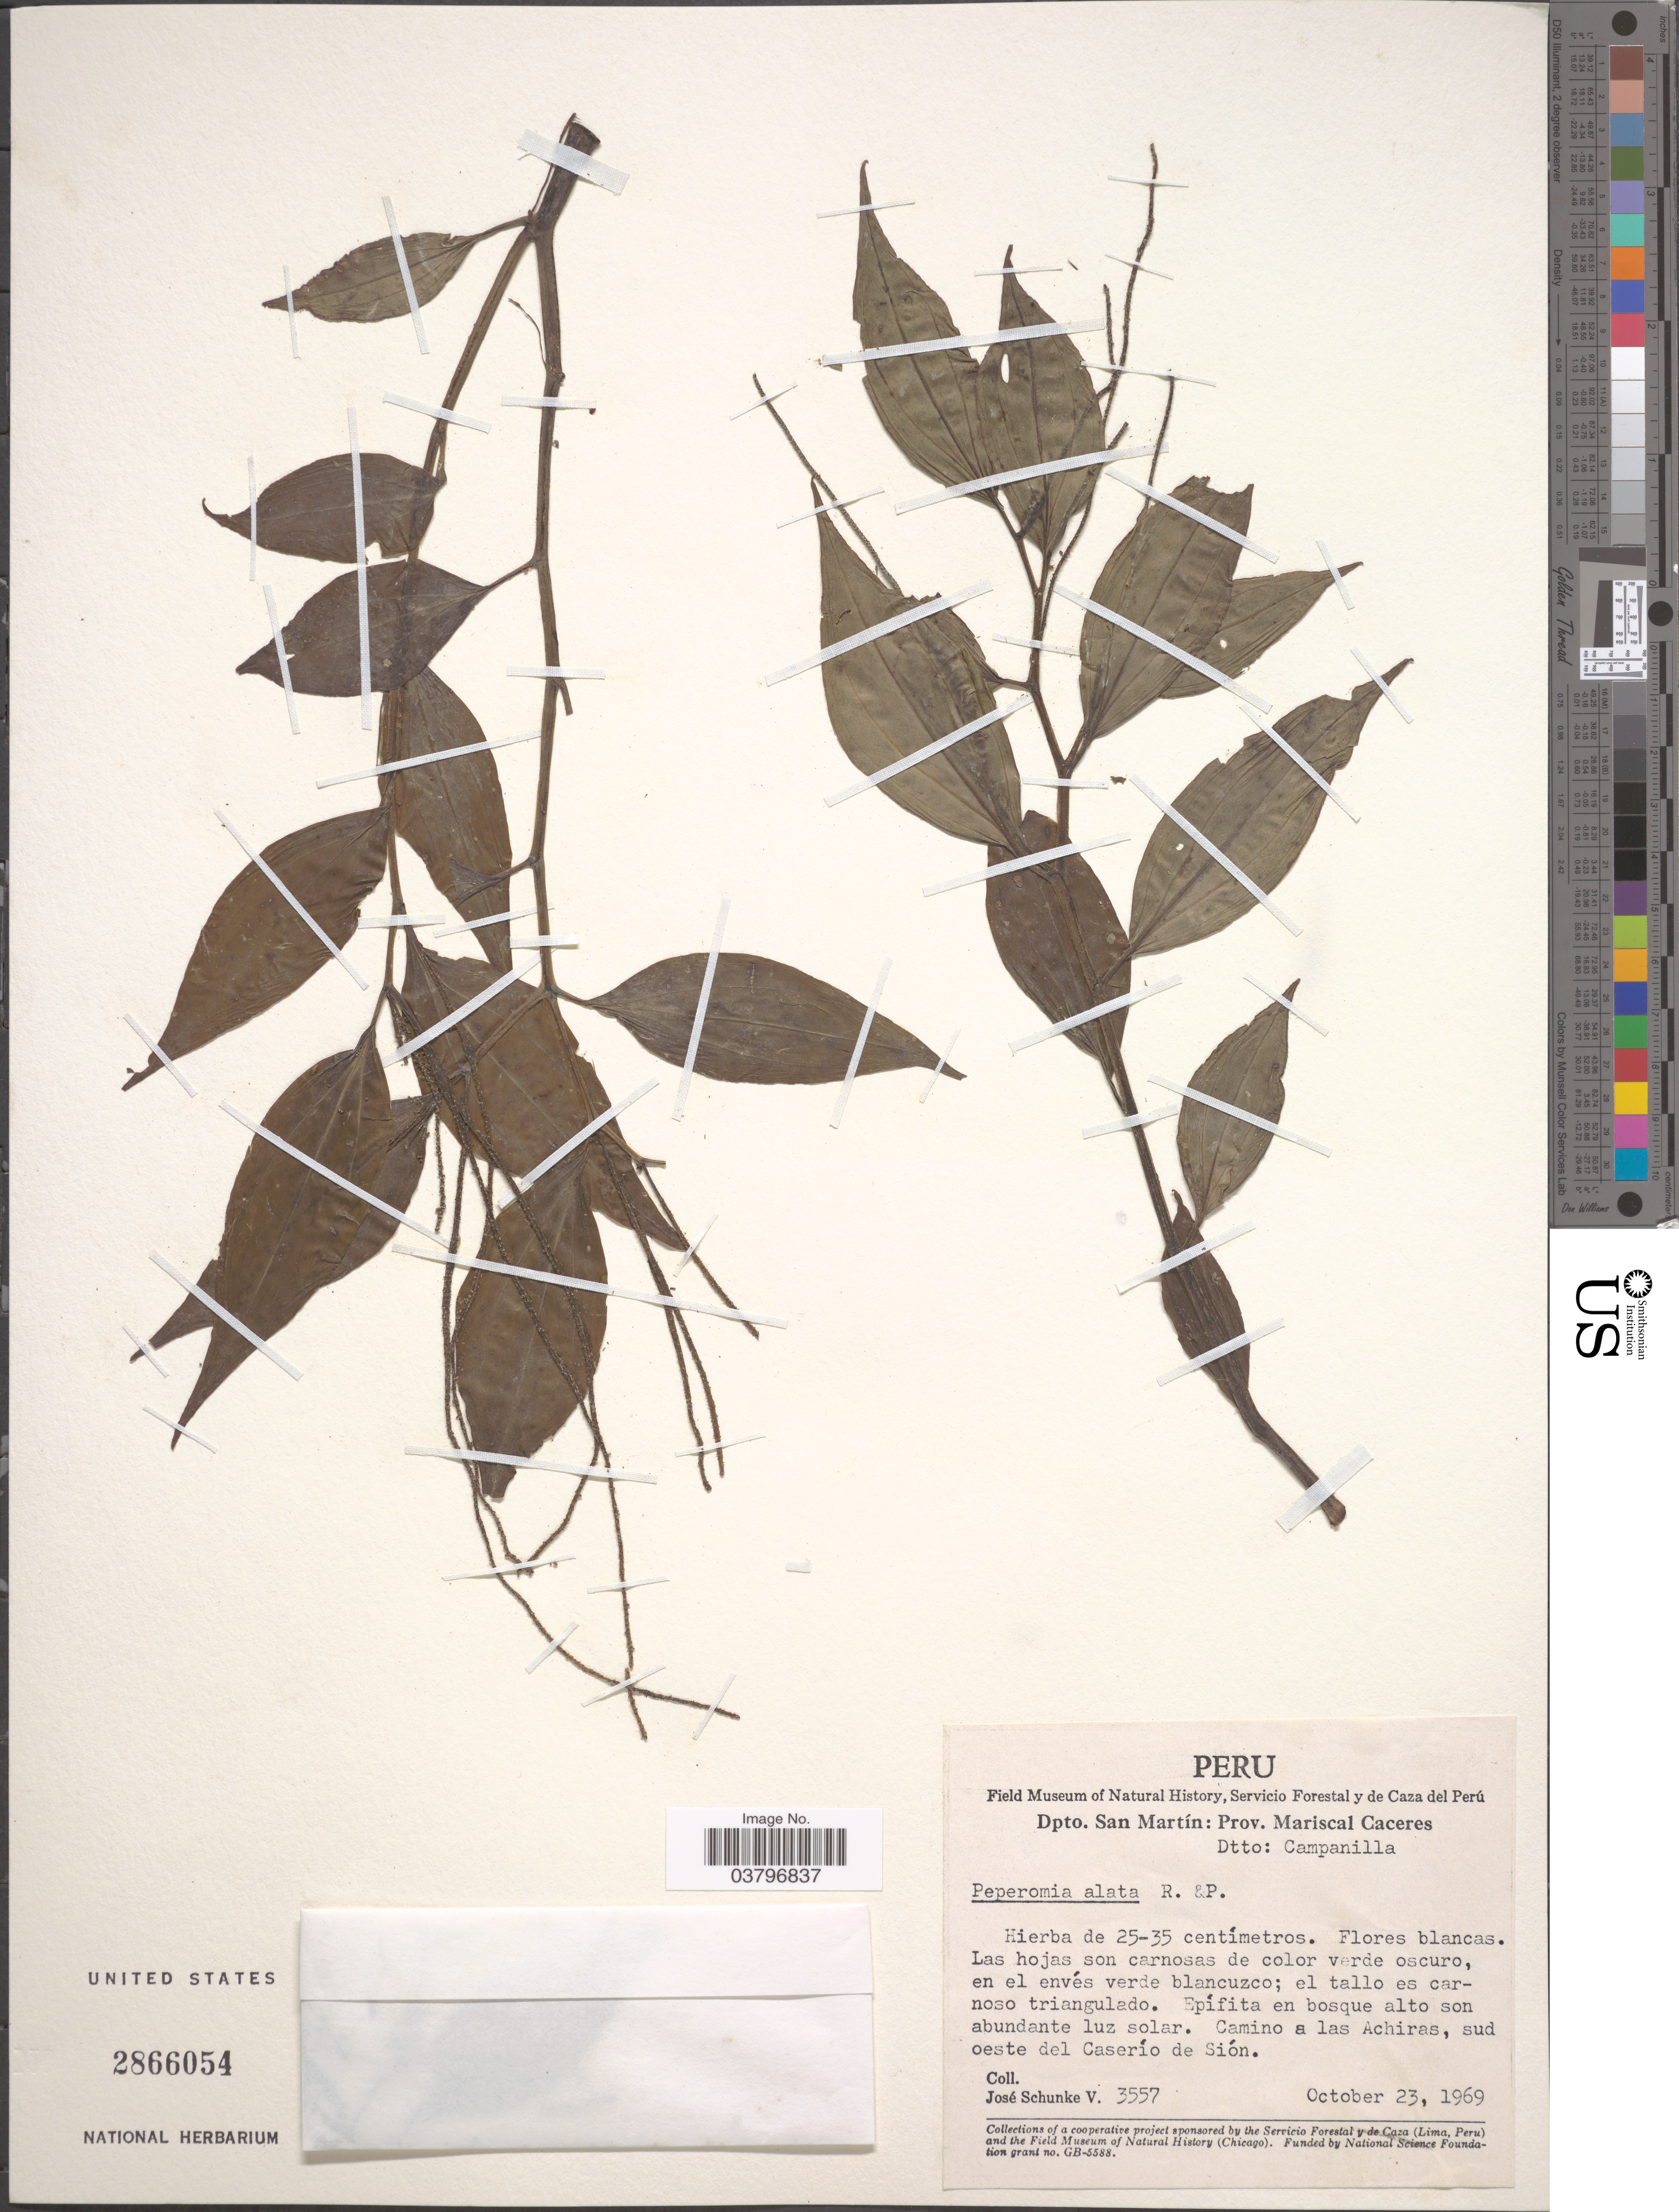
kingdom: Plantae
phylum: Tracheophyta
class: Magnoliopsida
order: Piperales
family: Piperaceae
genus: Peperomia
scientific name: Peperomia alata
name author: Ruiz & Pav.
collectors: J. Schunke Vigo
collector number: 3557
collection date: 1969-10-23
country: Peru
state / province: San Martín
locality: Dpto. San Martín: Prov. Mariscal Caceres. Dtto: Campailla. Camino a las Achiras, sud oeste del Caserío de Sión.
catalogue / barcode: US 2866054